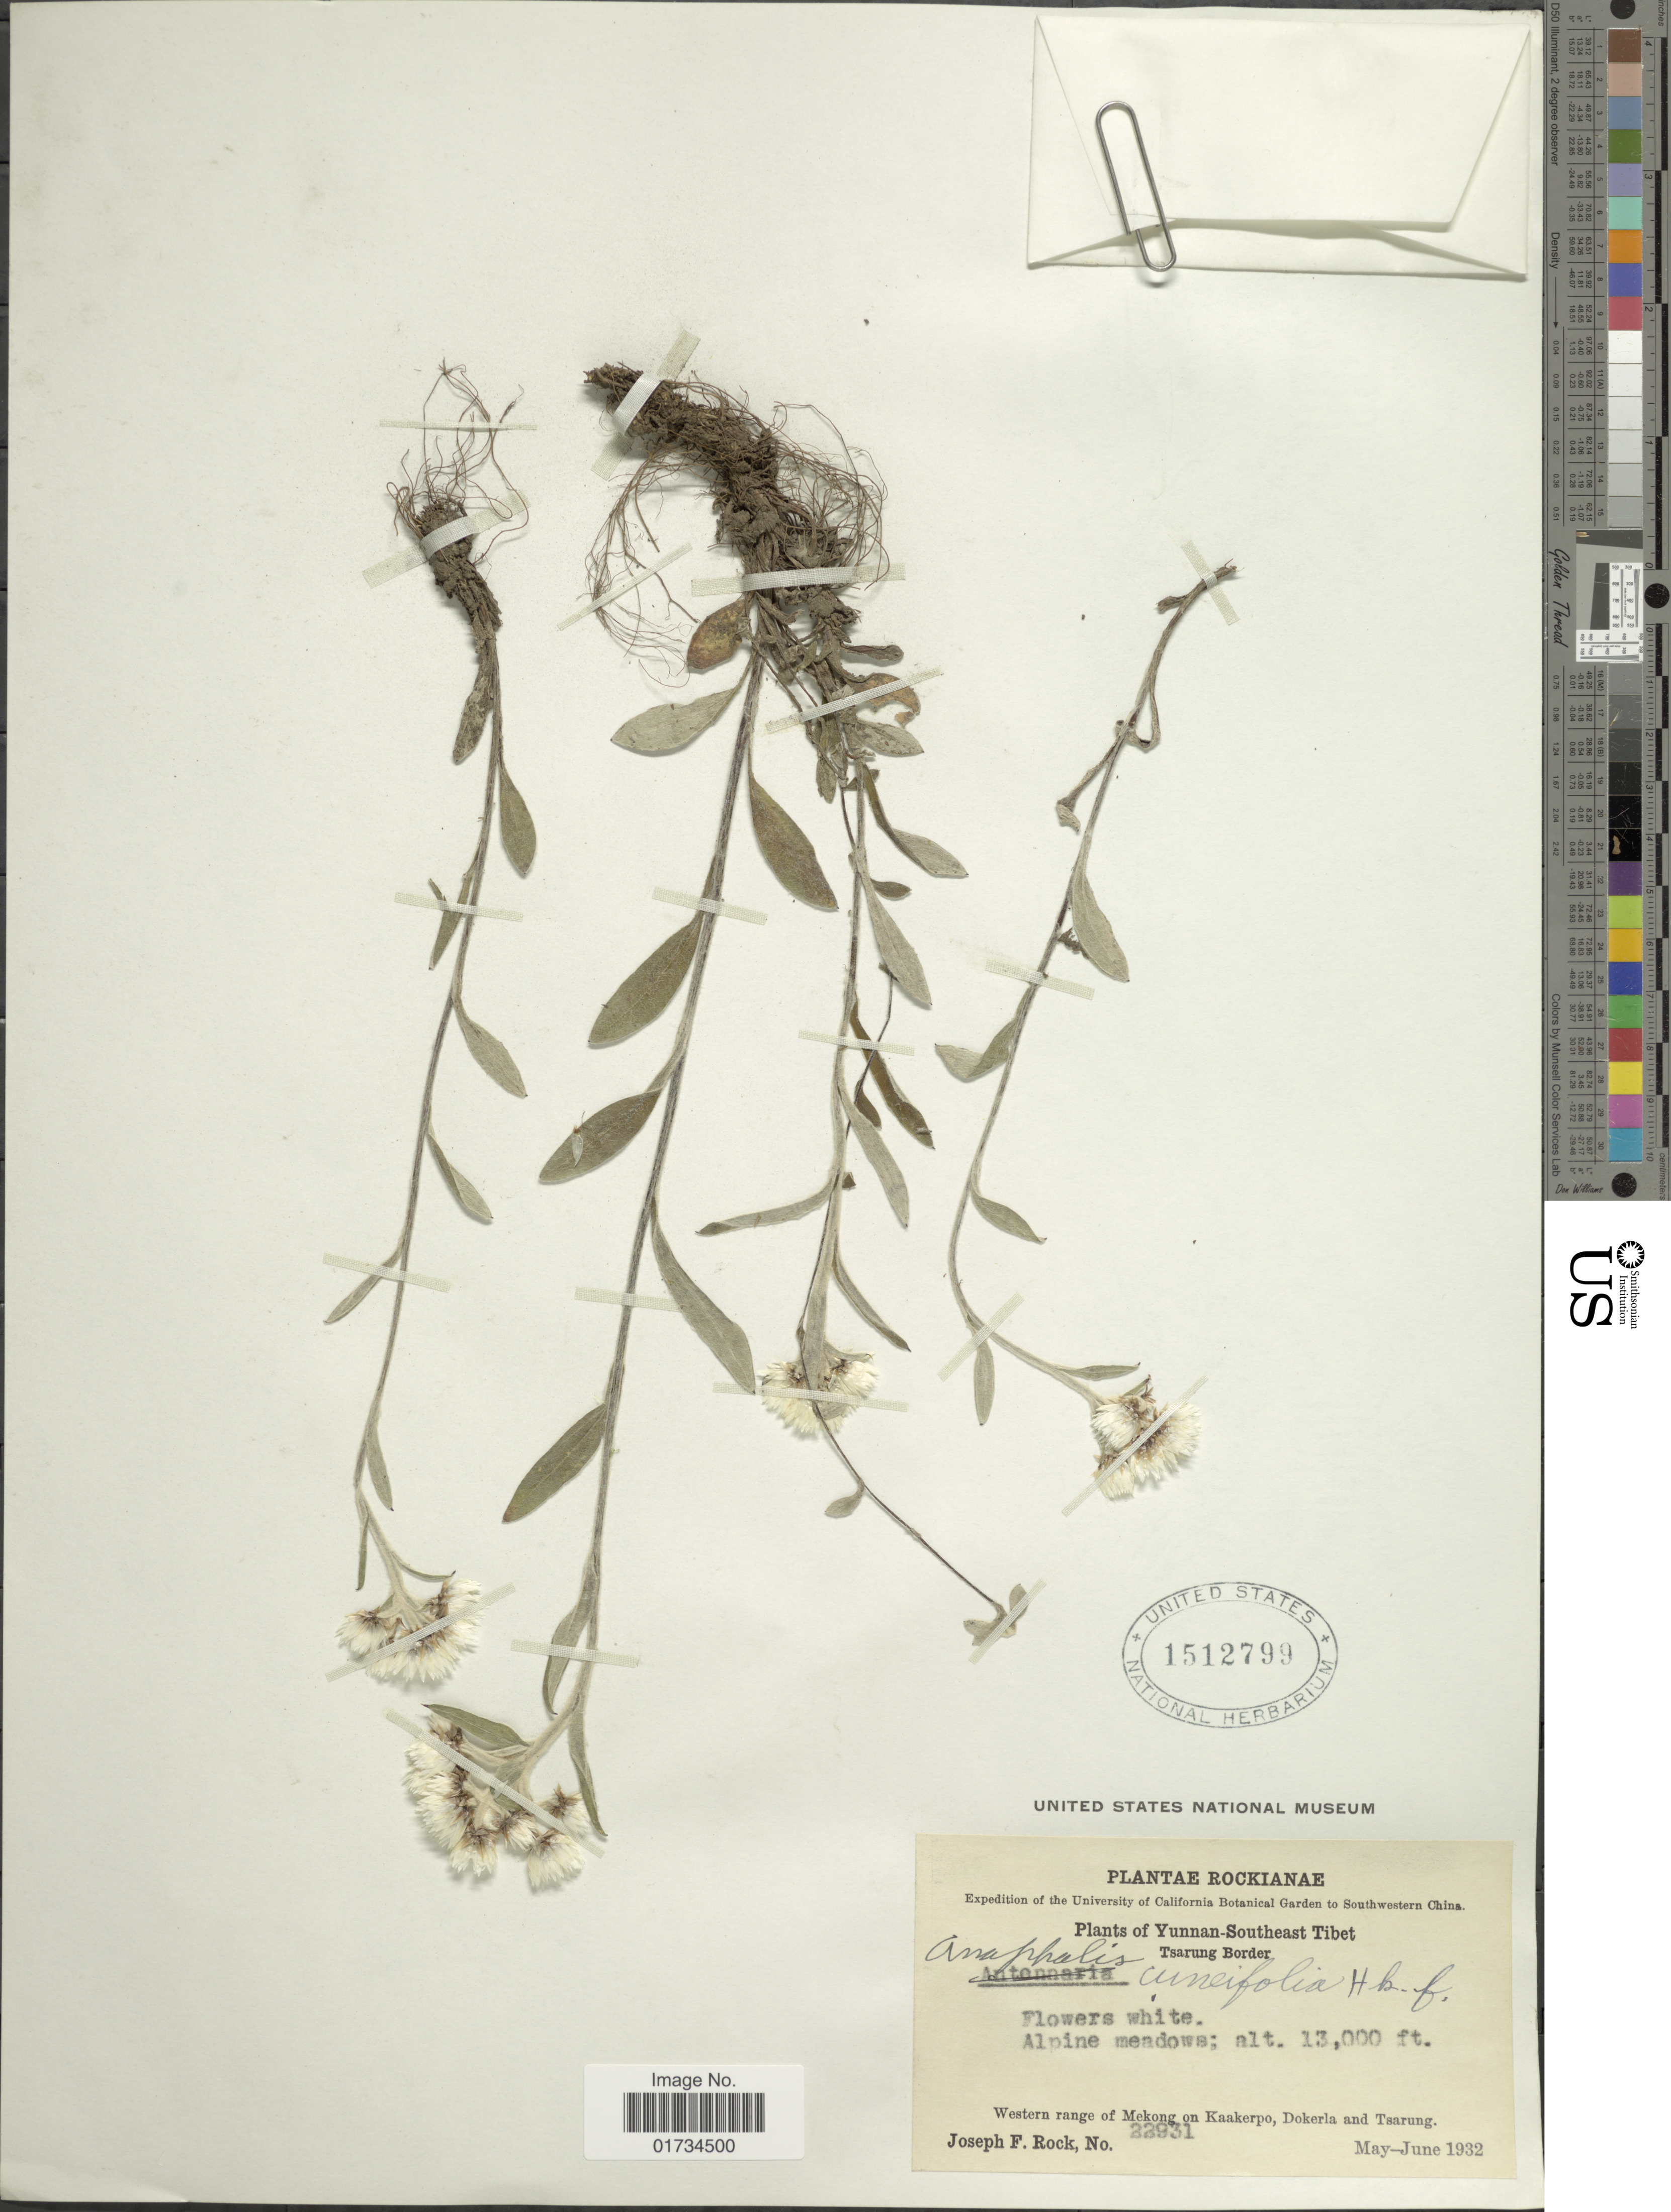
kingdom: Plantae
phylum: Tracheophyta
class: Magnoliopsida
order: Asterales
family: Asteraceae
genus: Anaphalis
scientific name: Anaphalis cuneifolia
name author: Hook. f.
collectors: J. F. Rock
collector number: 22931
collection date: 1932-05/1932-06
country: China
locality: Yunnan-Southeast Tibet. Tsarung Border. Alpine meadows. Western range of Mekong on Kaakerpo, Dokerla and Tsarung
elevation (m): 3962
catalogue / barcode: US 1512799